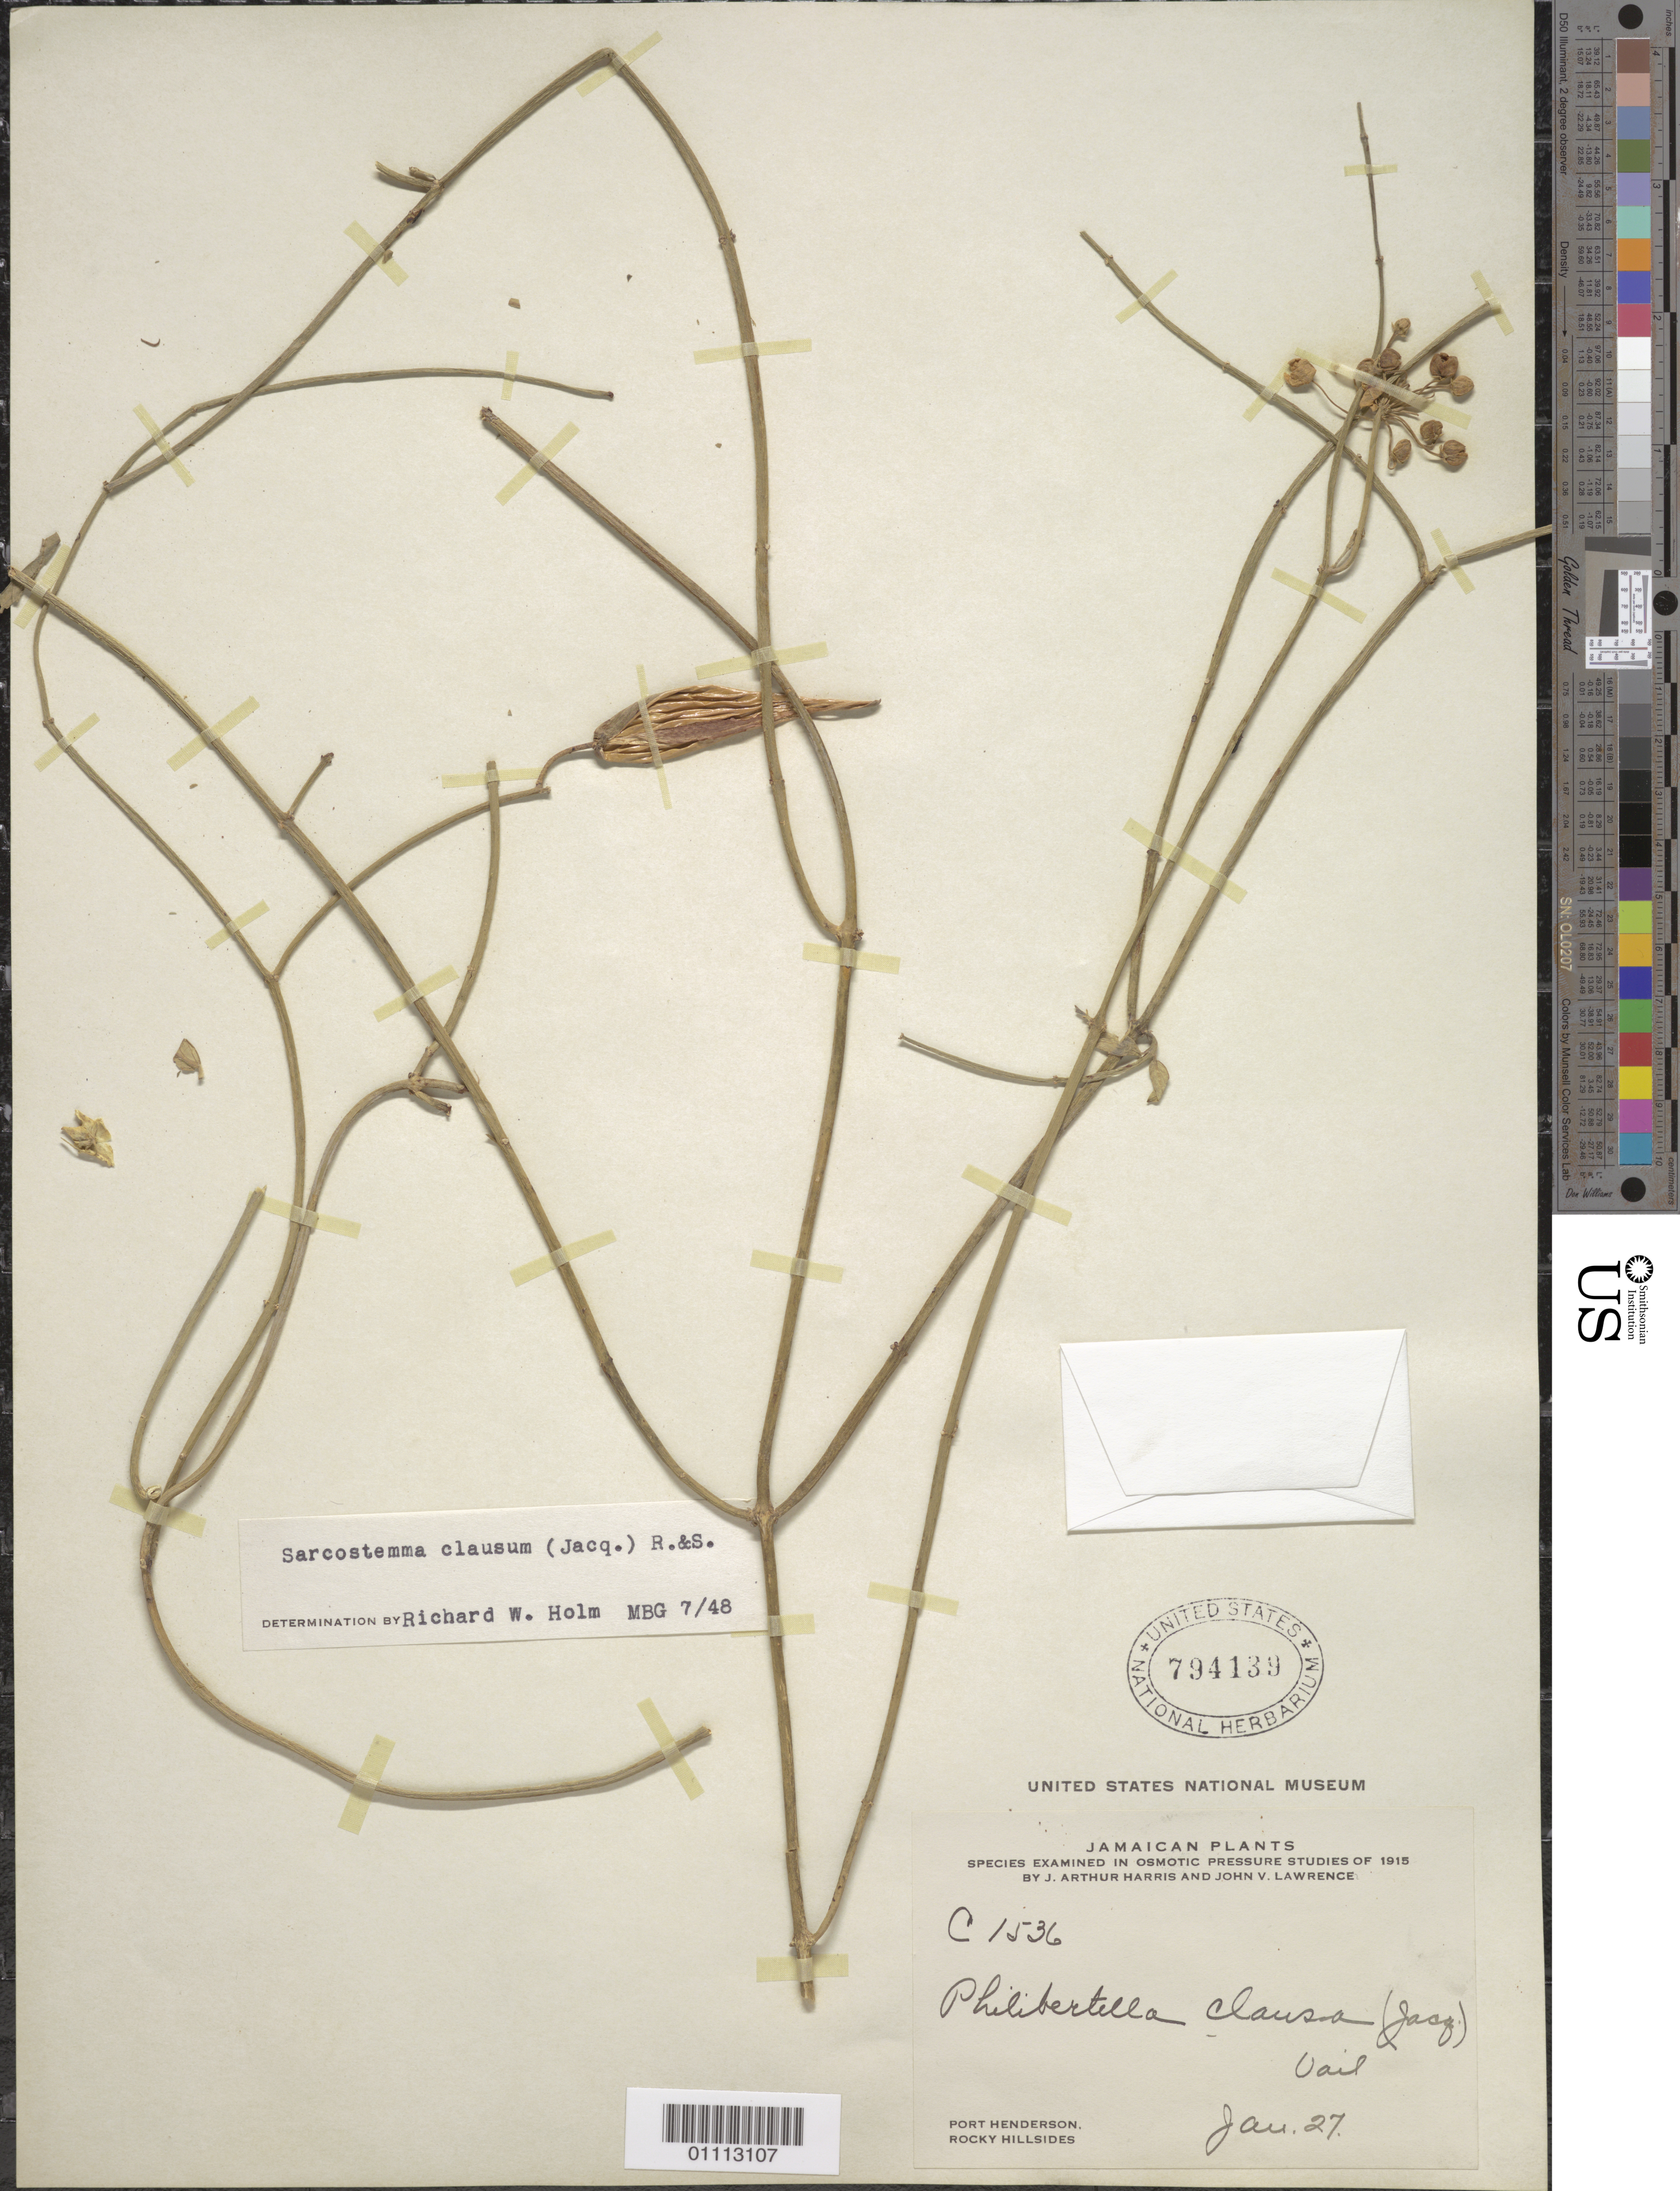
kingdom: Plantae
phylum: Tracheophyta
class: Magnoliopsida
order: Gentianales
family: Apocynaceae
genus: Sarcostemma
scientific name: Sarcostemma clausum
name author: (Jacq.) Schult.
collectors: J. A. Harris & J. Lawrence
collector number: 1536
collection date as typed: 27 Jan 1915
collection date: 1915-01-27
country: Jamaica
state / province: Saint Catherine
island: Jamaica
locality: Port Henderson. Rocky hillsides.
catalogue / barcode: US 794139